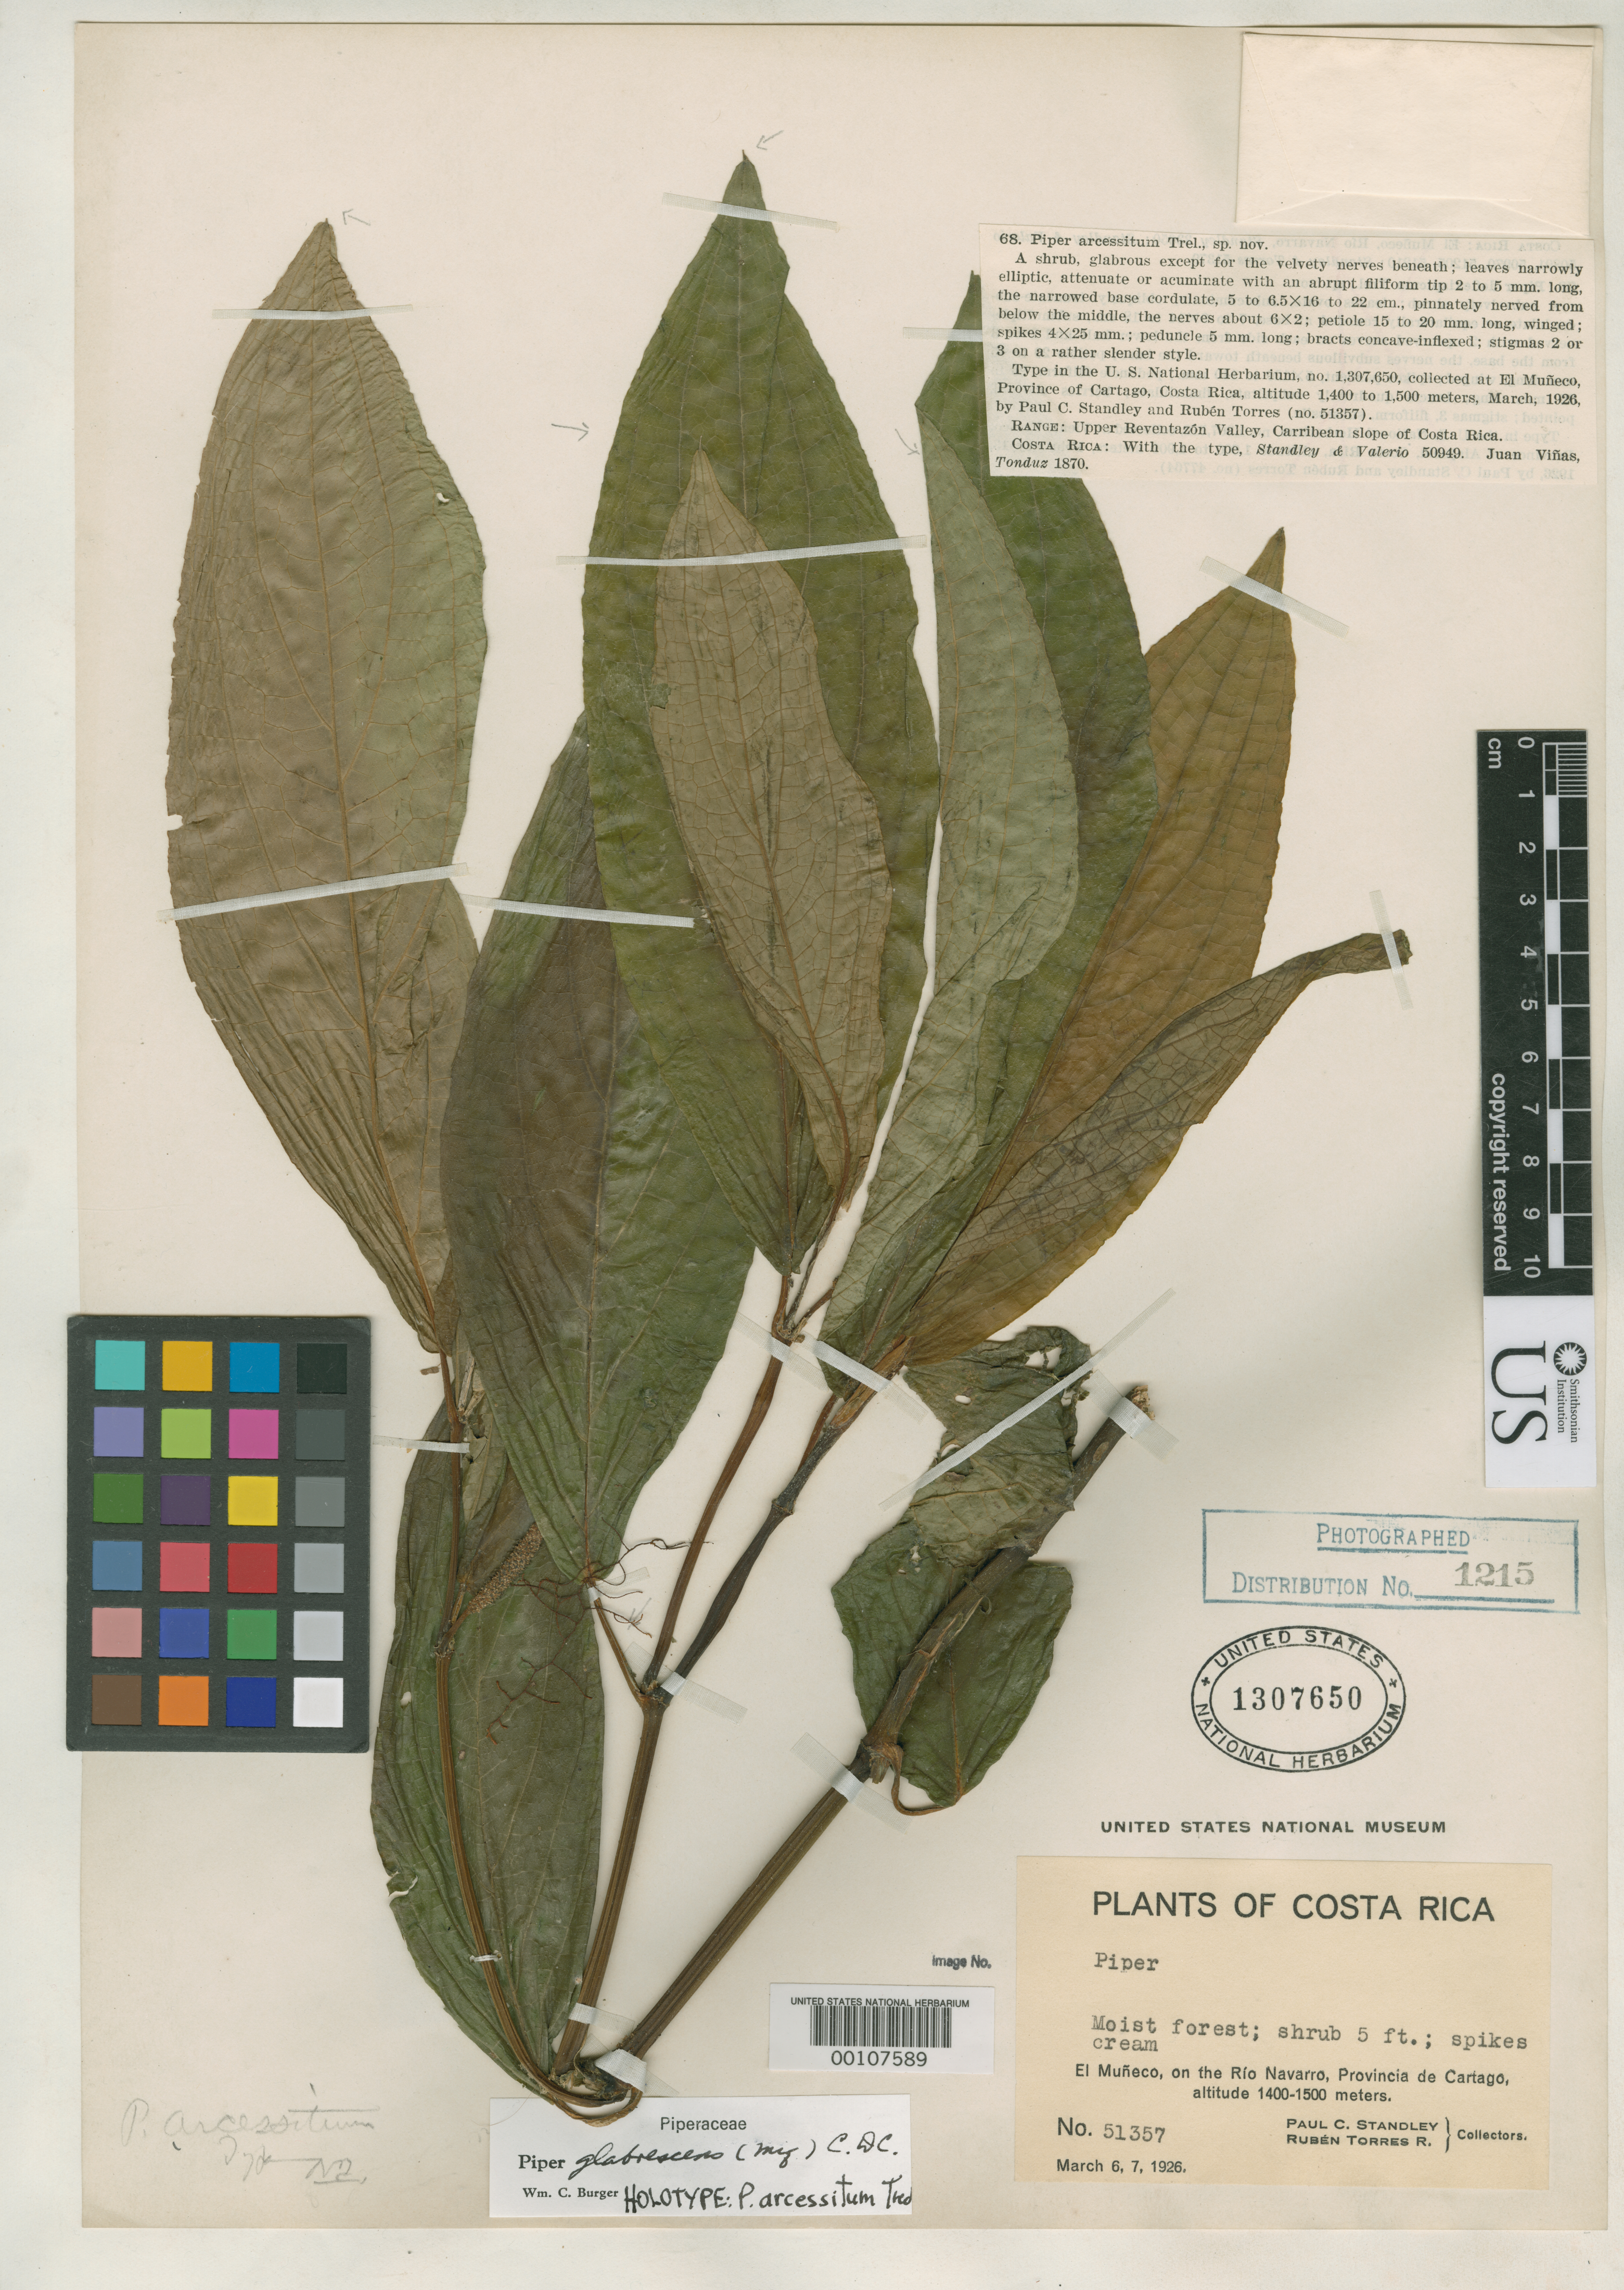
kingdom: Plantae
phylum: Tracheophyta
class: Magnoliopsida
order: Piperales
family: Piperaceae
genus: Piper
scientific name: Piper arcessitum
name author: Trel.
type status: Holotype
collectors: P. C. Standley & R. Torres R.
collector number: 51357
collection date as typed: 06 Mar 1926 to 07 Mar 1926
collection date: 1926-03-06/1926-03-07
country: Costa Rica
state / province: Cartago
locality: El Muneco, on Rio Navarro, Provincia de Cartago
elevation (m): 1400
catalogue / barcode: US 1307650